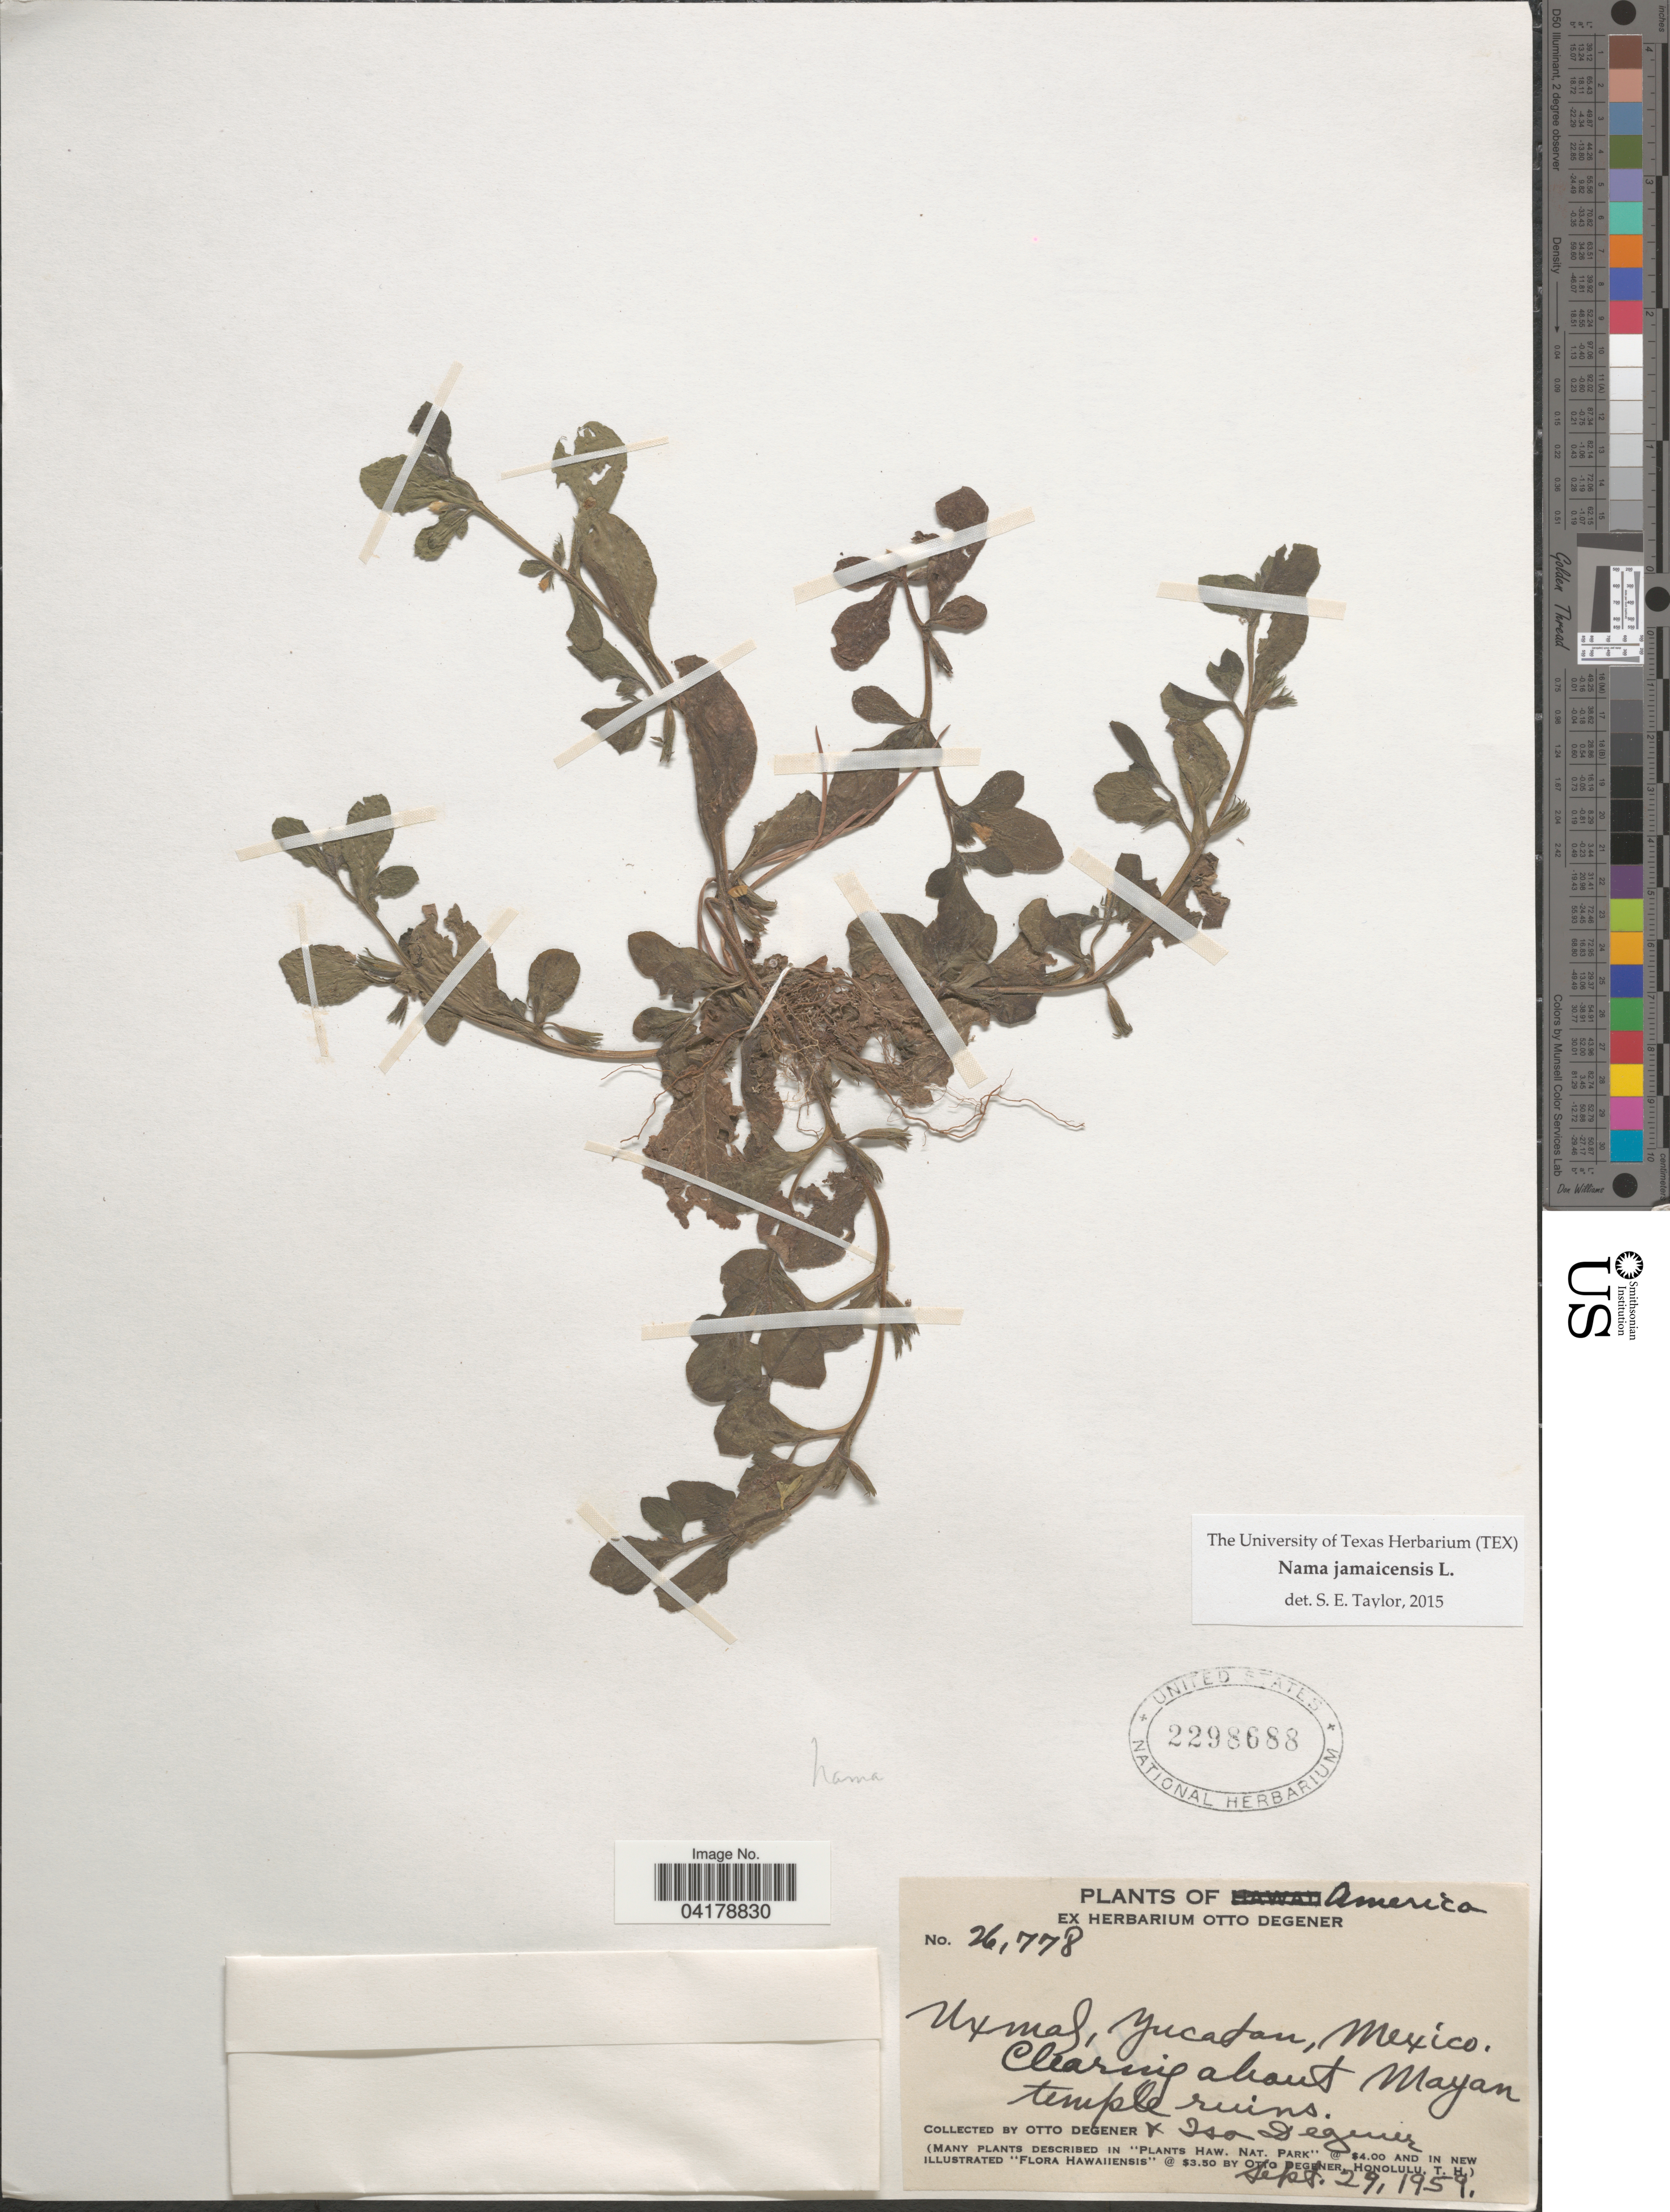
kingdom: Plantae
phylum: Tracheophyta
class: Magnoliopsida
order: Boraginales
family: Namaceae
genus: Nama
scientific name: Nama jamaicensis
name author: L.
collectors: O. Degener & I. Degener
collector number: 26778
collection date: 1959-09-29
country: Mexico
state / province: Yucatán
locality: Uxmal. Clearing about Mayan temple ruins.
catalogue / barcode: US 2298688